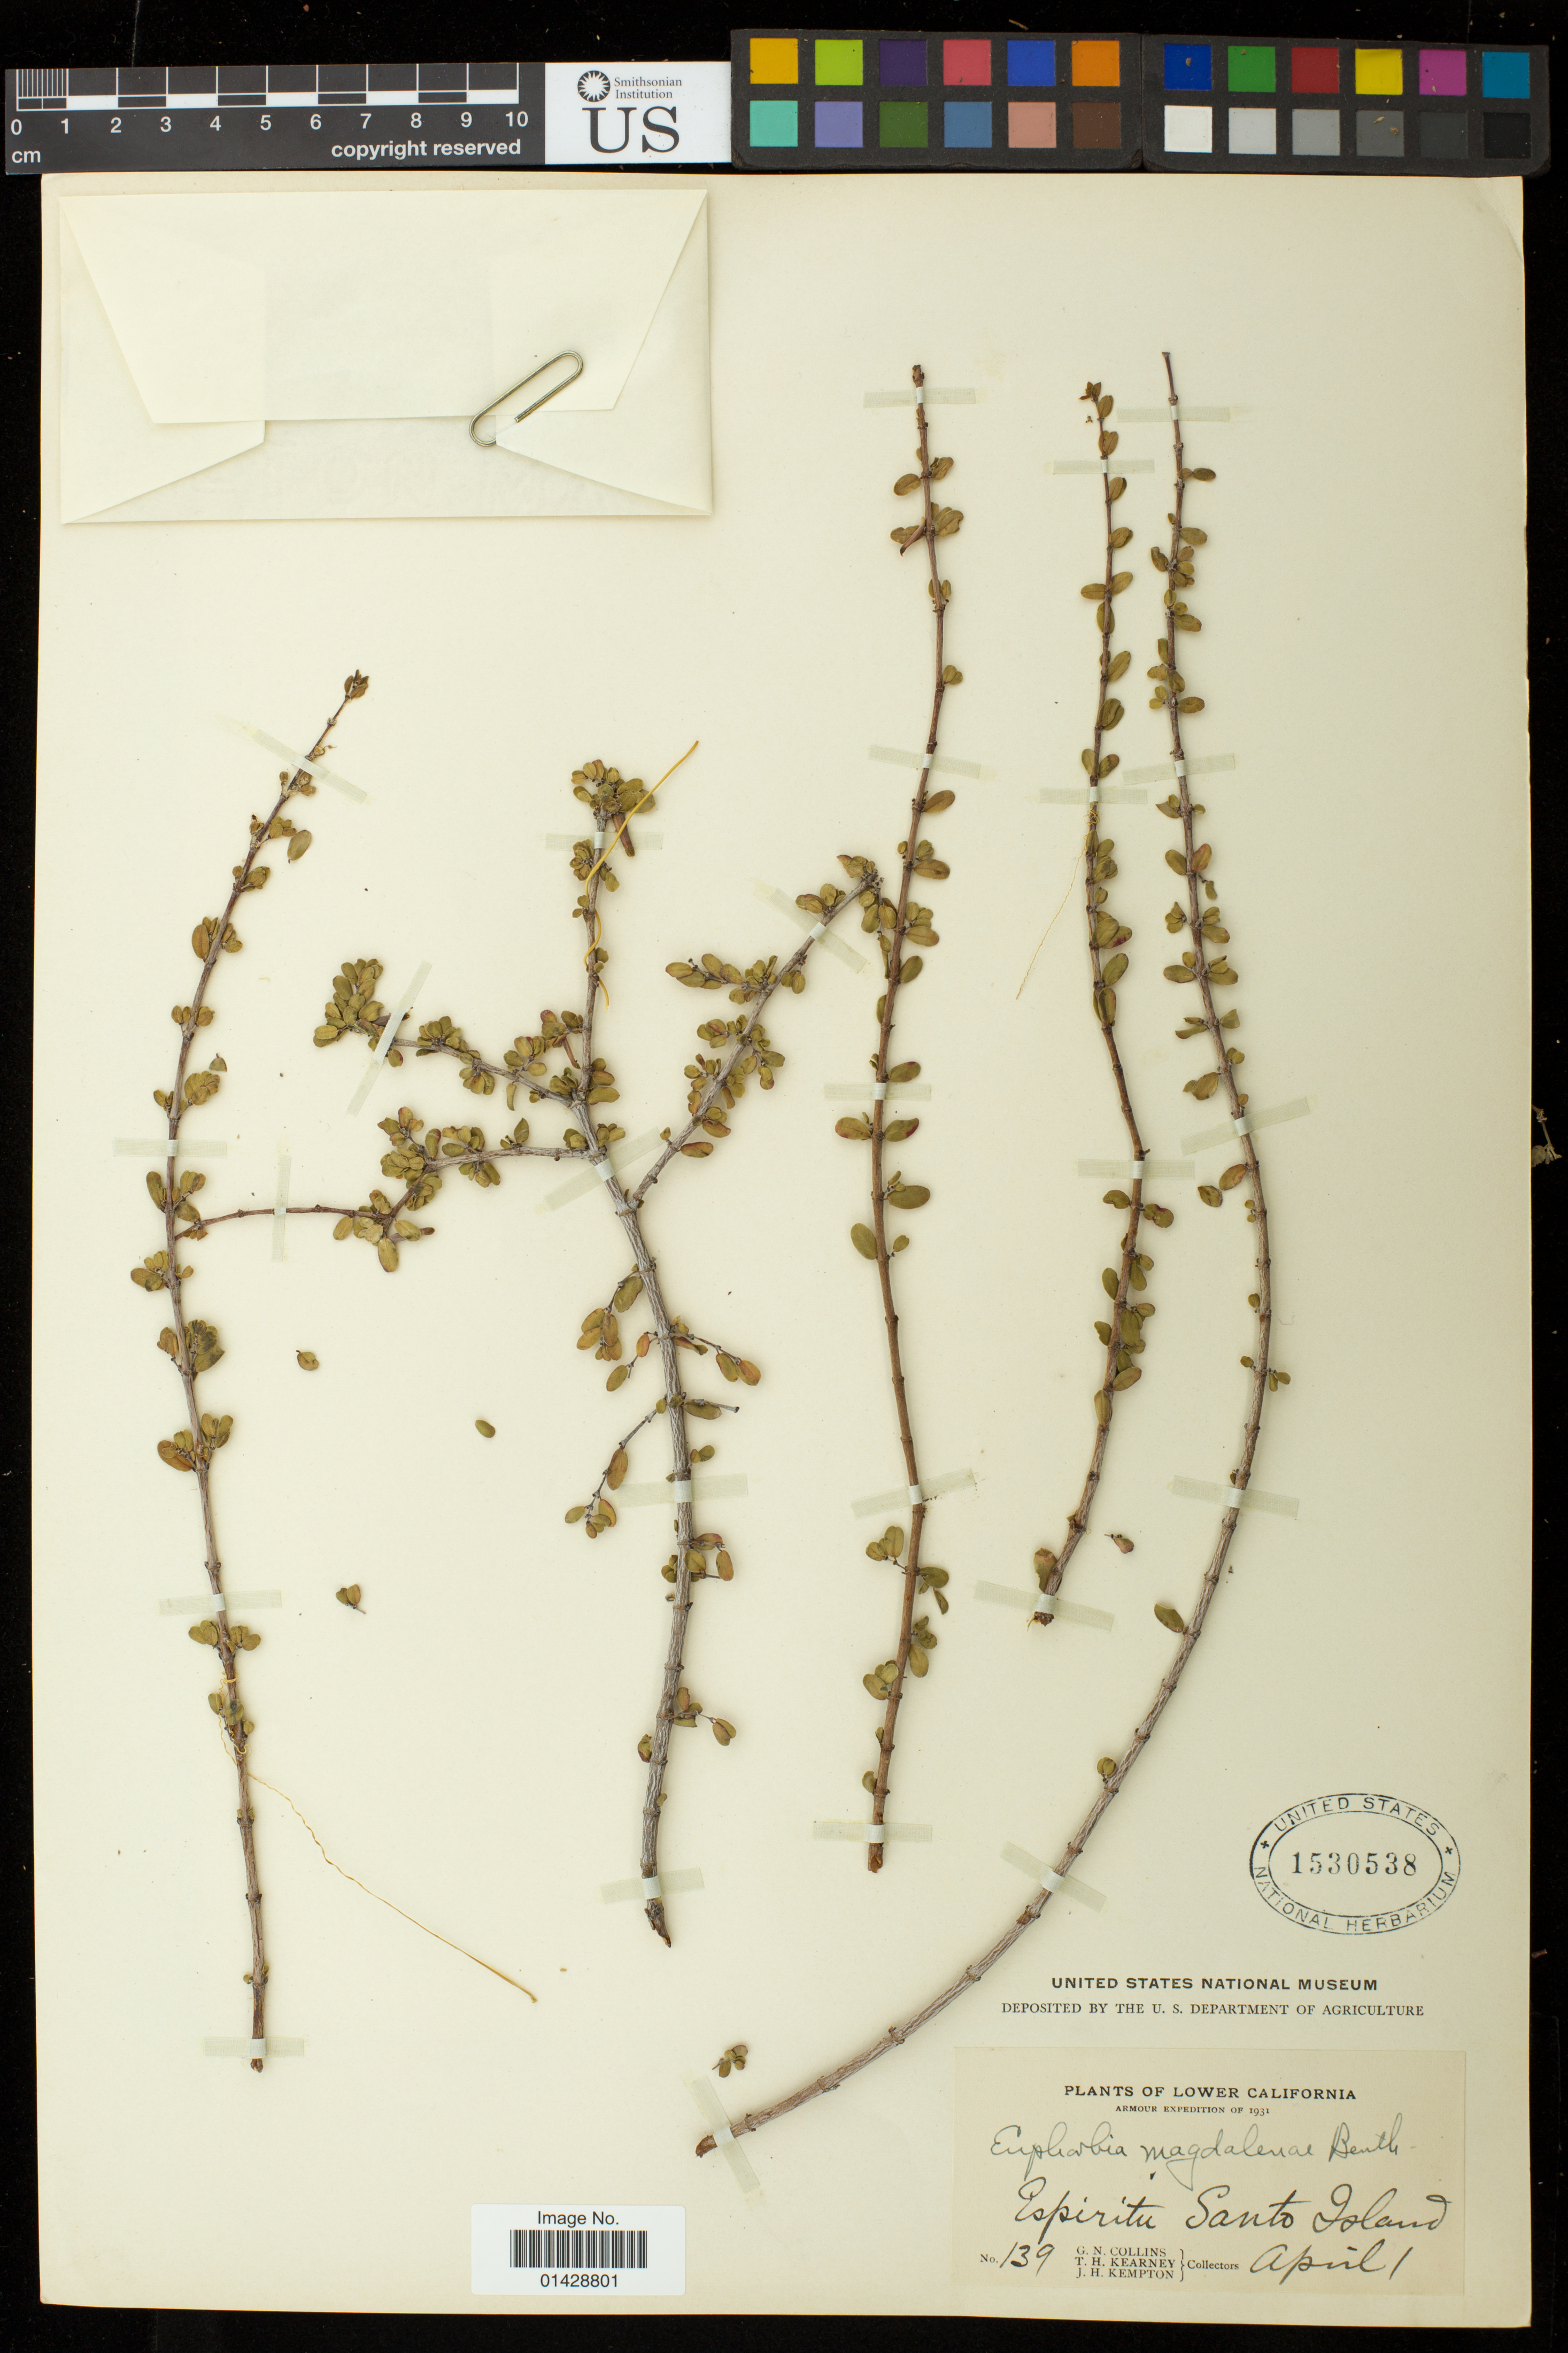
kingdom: Plantae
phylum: Tracheophyta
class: Magnoliopsida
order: Malpighiales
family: Euphorbiaceae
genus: Euphorbia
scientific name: Euphorbia magdalenae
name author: Benth.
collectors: G. Collins, T. H. Kearney & J. H. Kempton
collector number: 139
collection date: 1931-04-01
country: Mexico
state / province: Baja California Sur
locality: Lower California; Espiritu Santo Island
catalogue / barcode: US 1530538